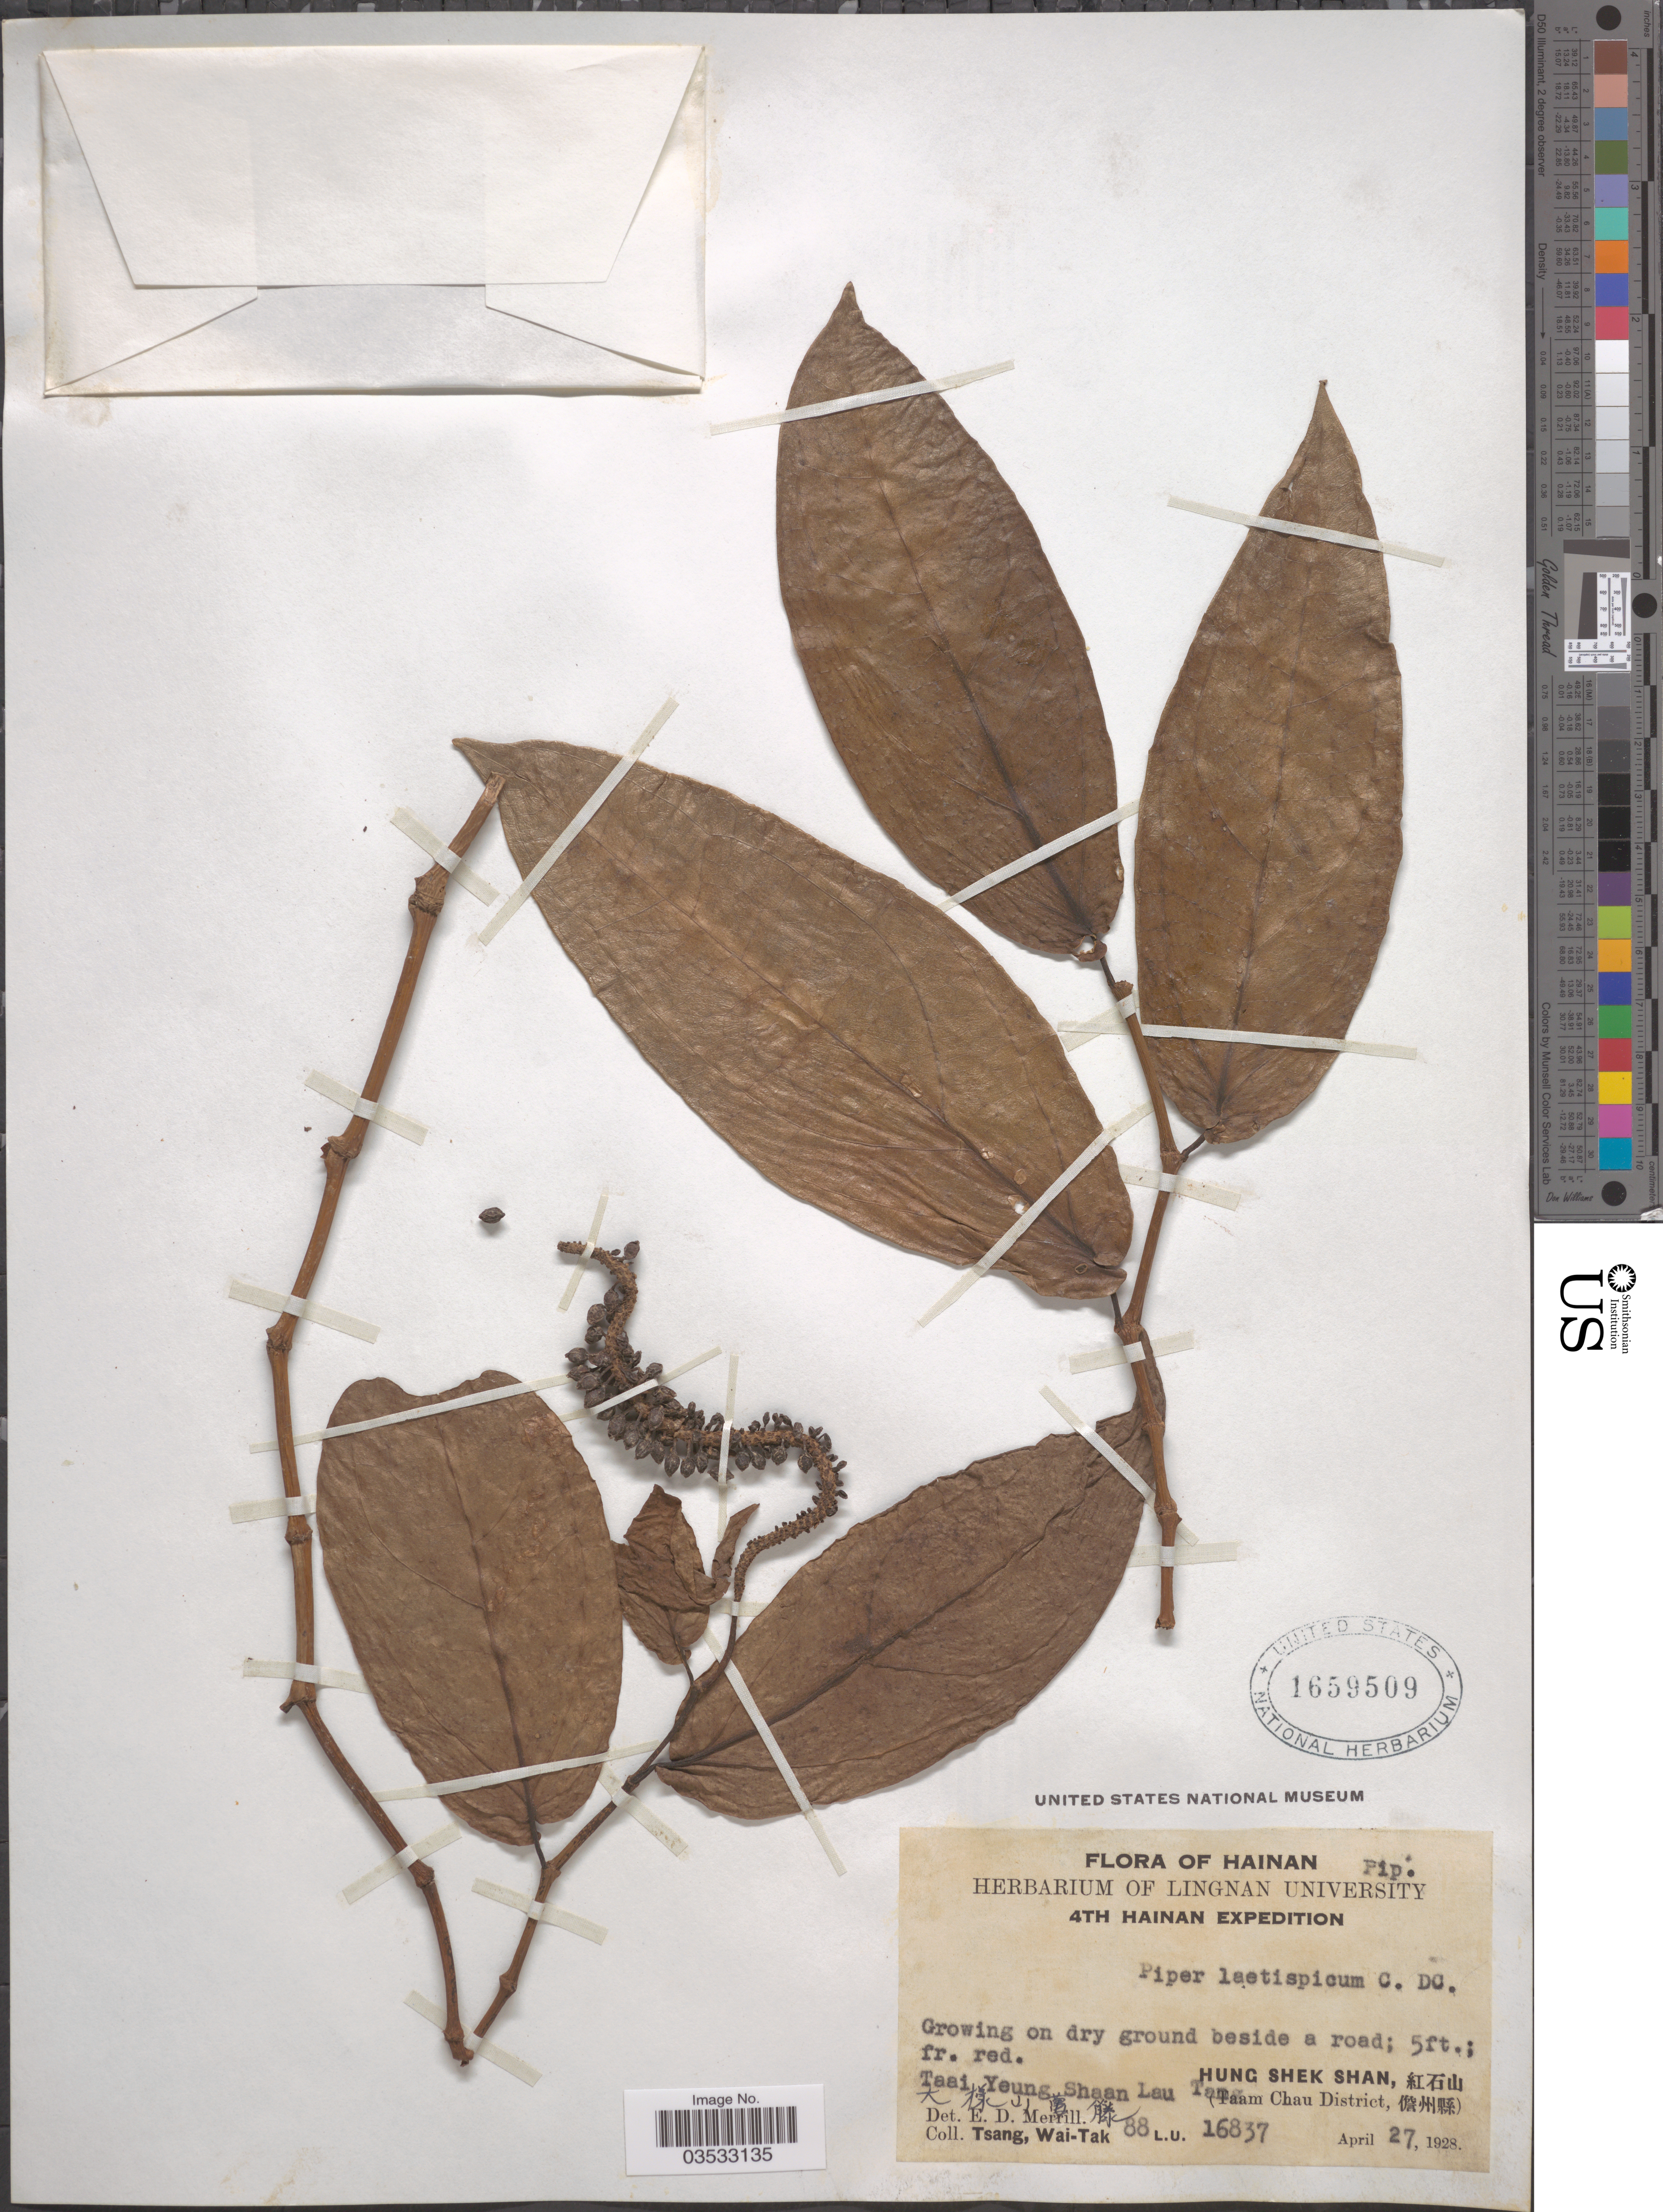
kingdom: Plantae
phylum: Tracheophyta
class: Magnoliopsida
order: Piperales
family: Piperaceae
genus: Piper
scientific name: Piper laetispicum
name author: C. DC.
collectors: W. T. Tsang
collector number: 88L.U.16837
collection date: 1928-04-27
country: China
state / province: Hainan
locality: Hung Shek Shan, X. (Taam Chau District, X). Taai Yeung Shaan Lau Tam.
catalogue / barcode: US 1659509